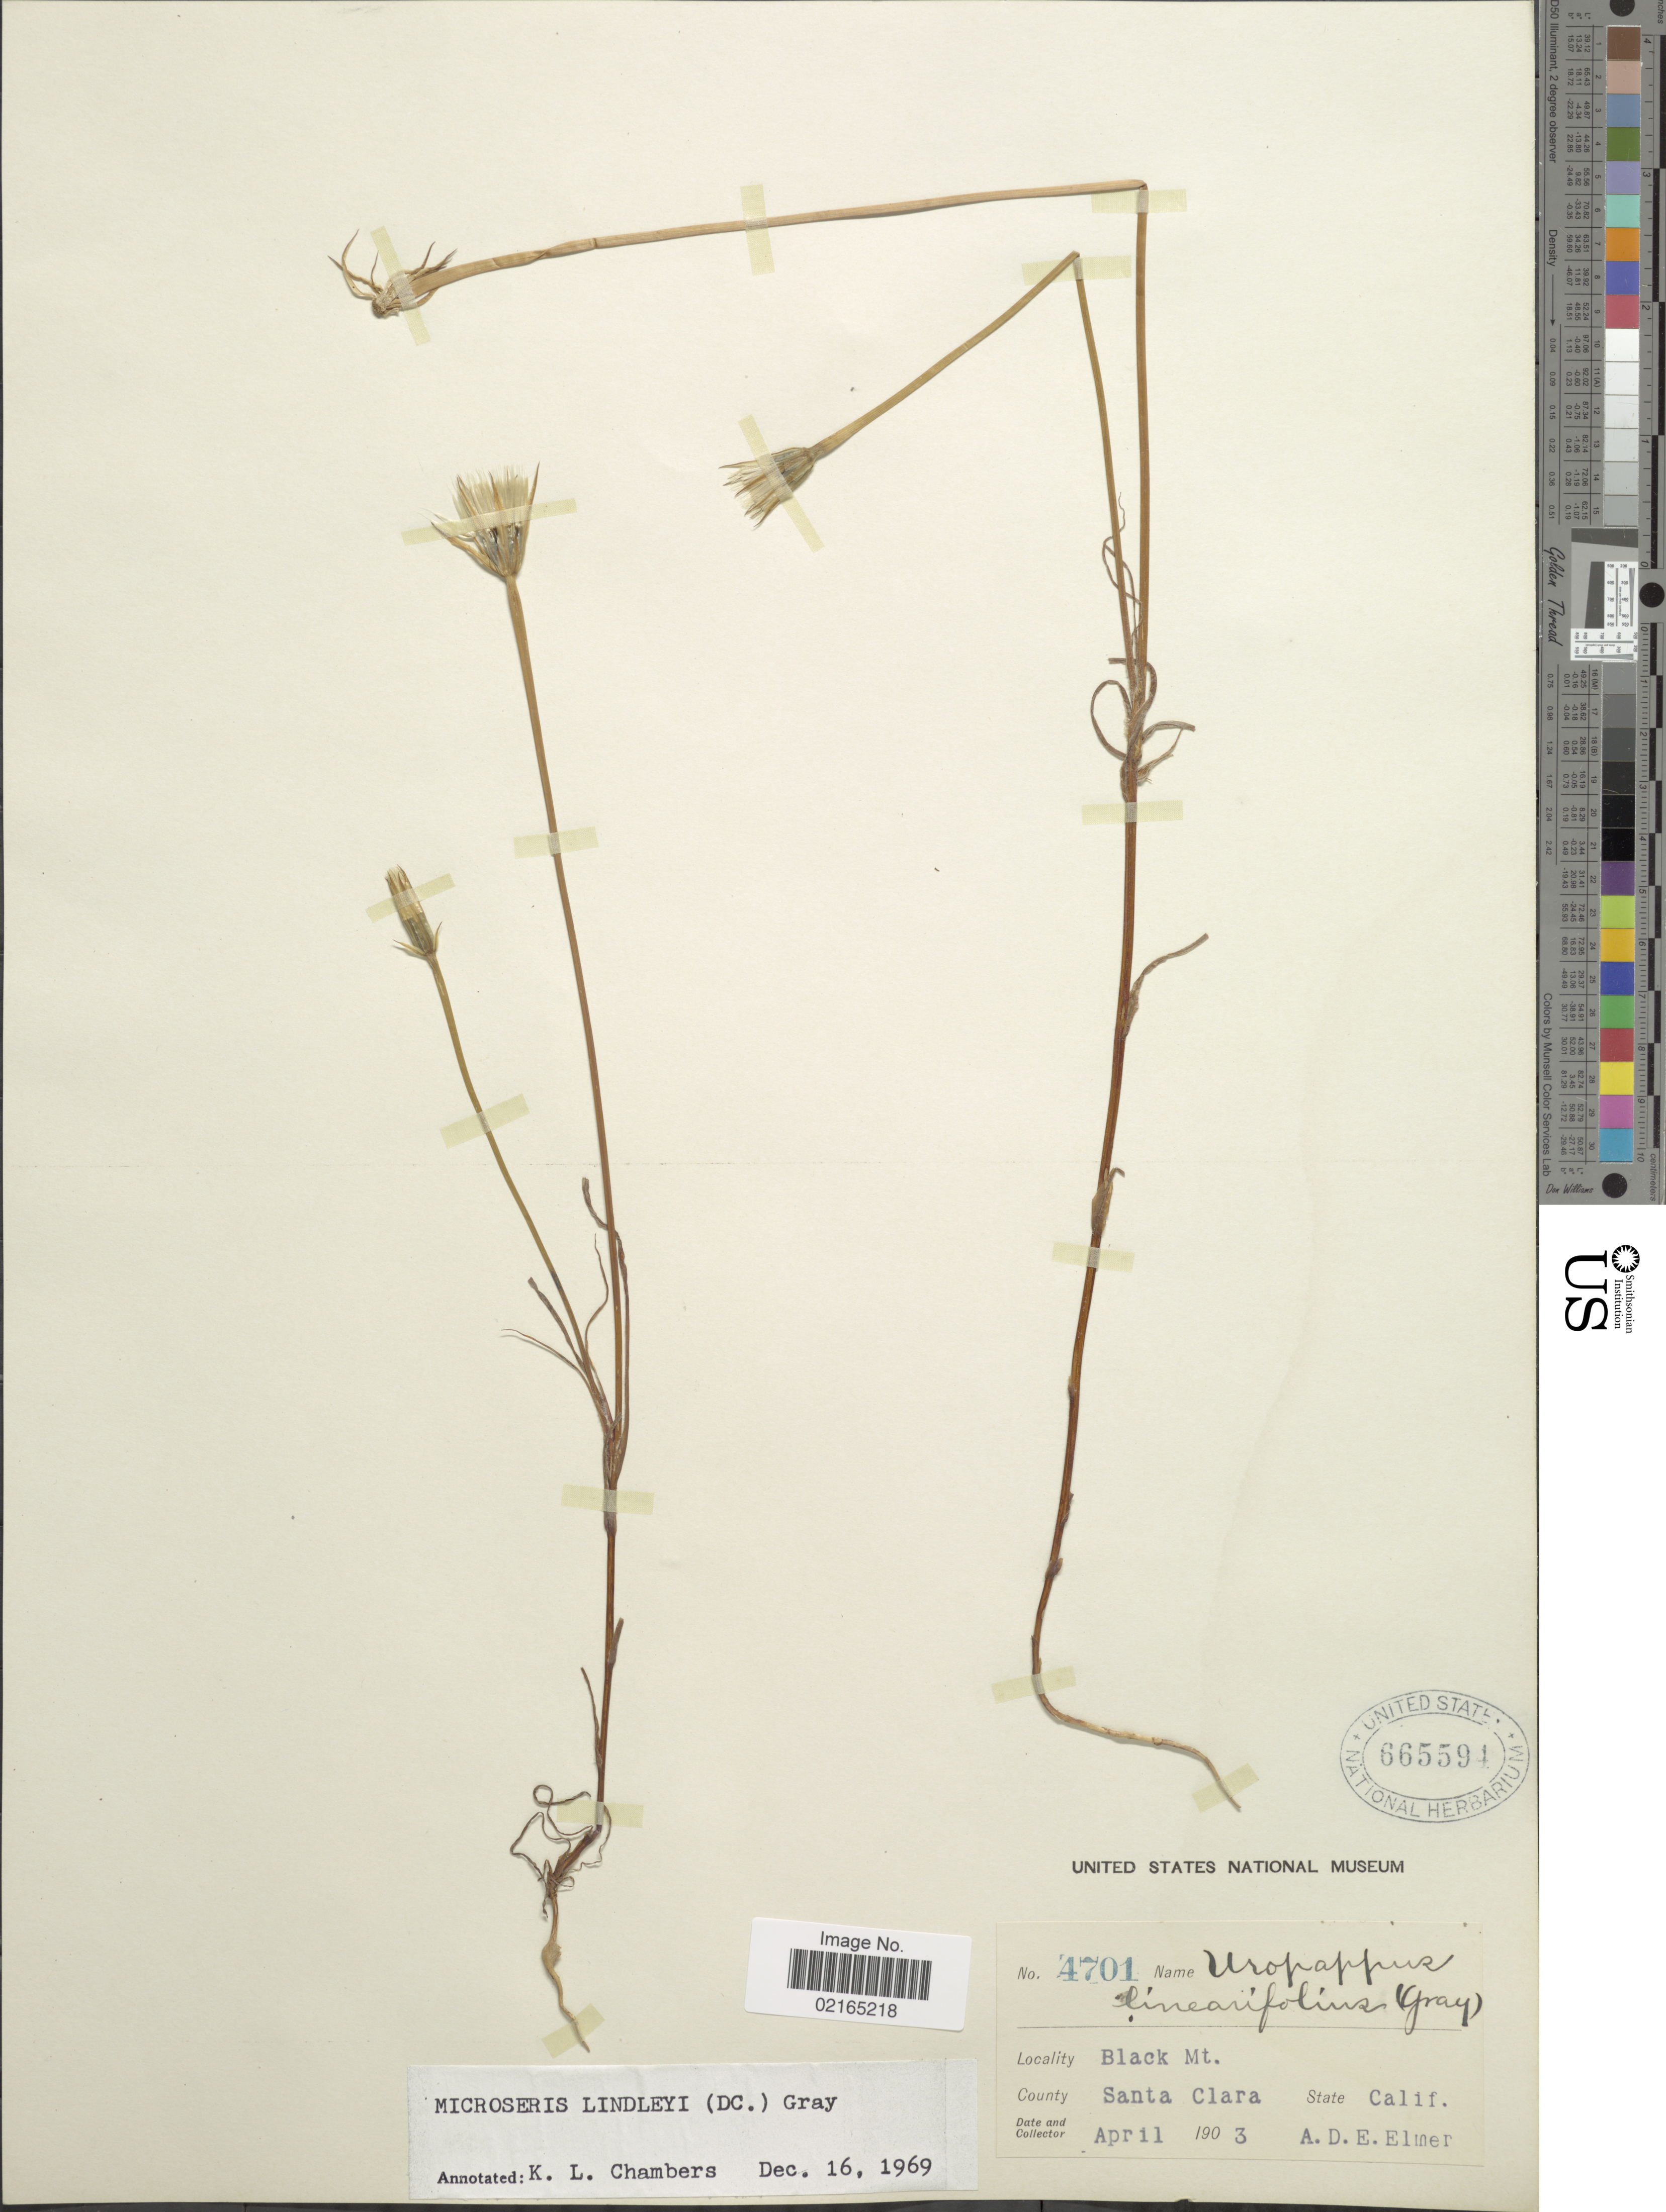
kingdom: Plantae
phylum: Tracheophyta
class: Magnoliopsida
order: Asterales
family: Asteraceae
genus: Uropappus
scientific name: Uropappus lindleyi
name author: (DC.) Nutt.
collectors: A. D. E. Elmer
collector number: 4701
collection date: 1903-04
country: United States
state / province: California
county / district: Santa Clara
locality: Black Mt., County Santa Clara.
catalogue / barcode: US 665591